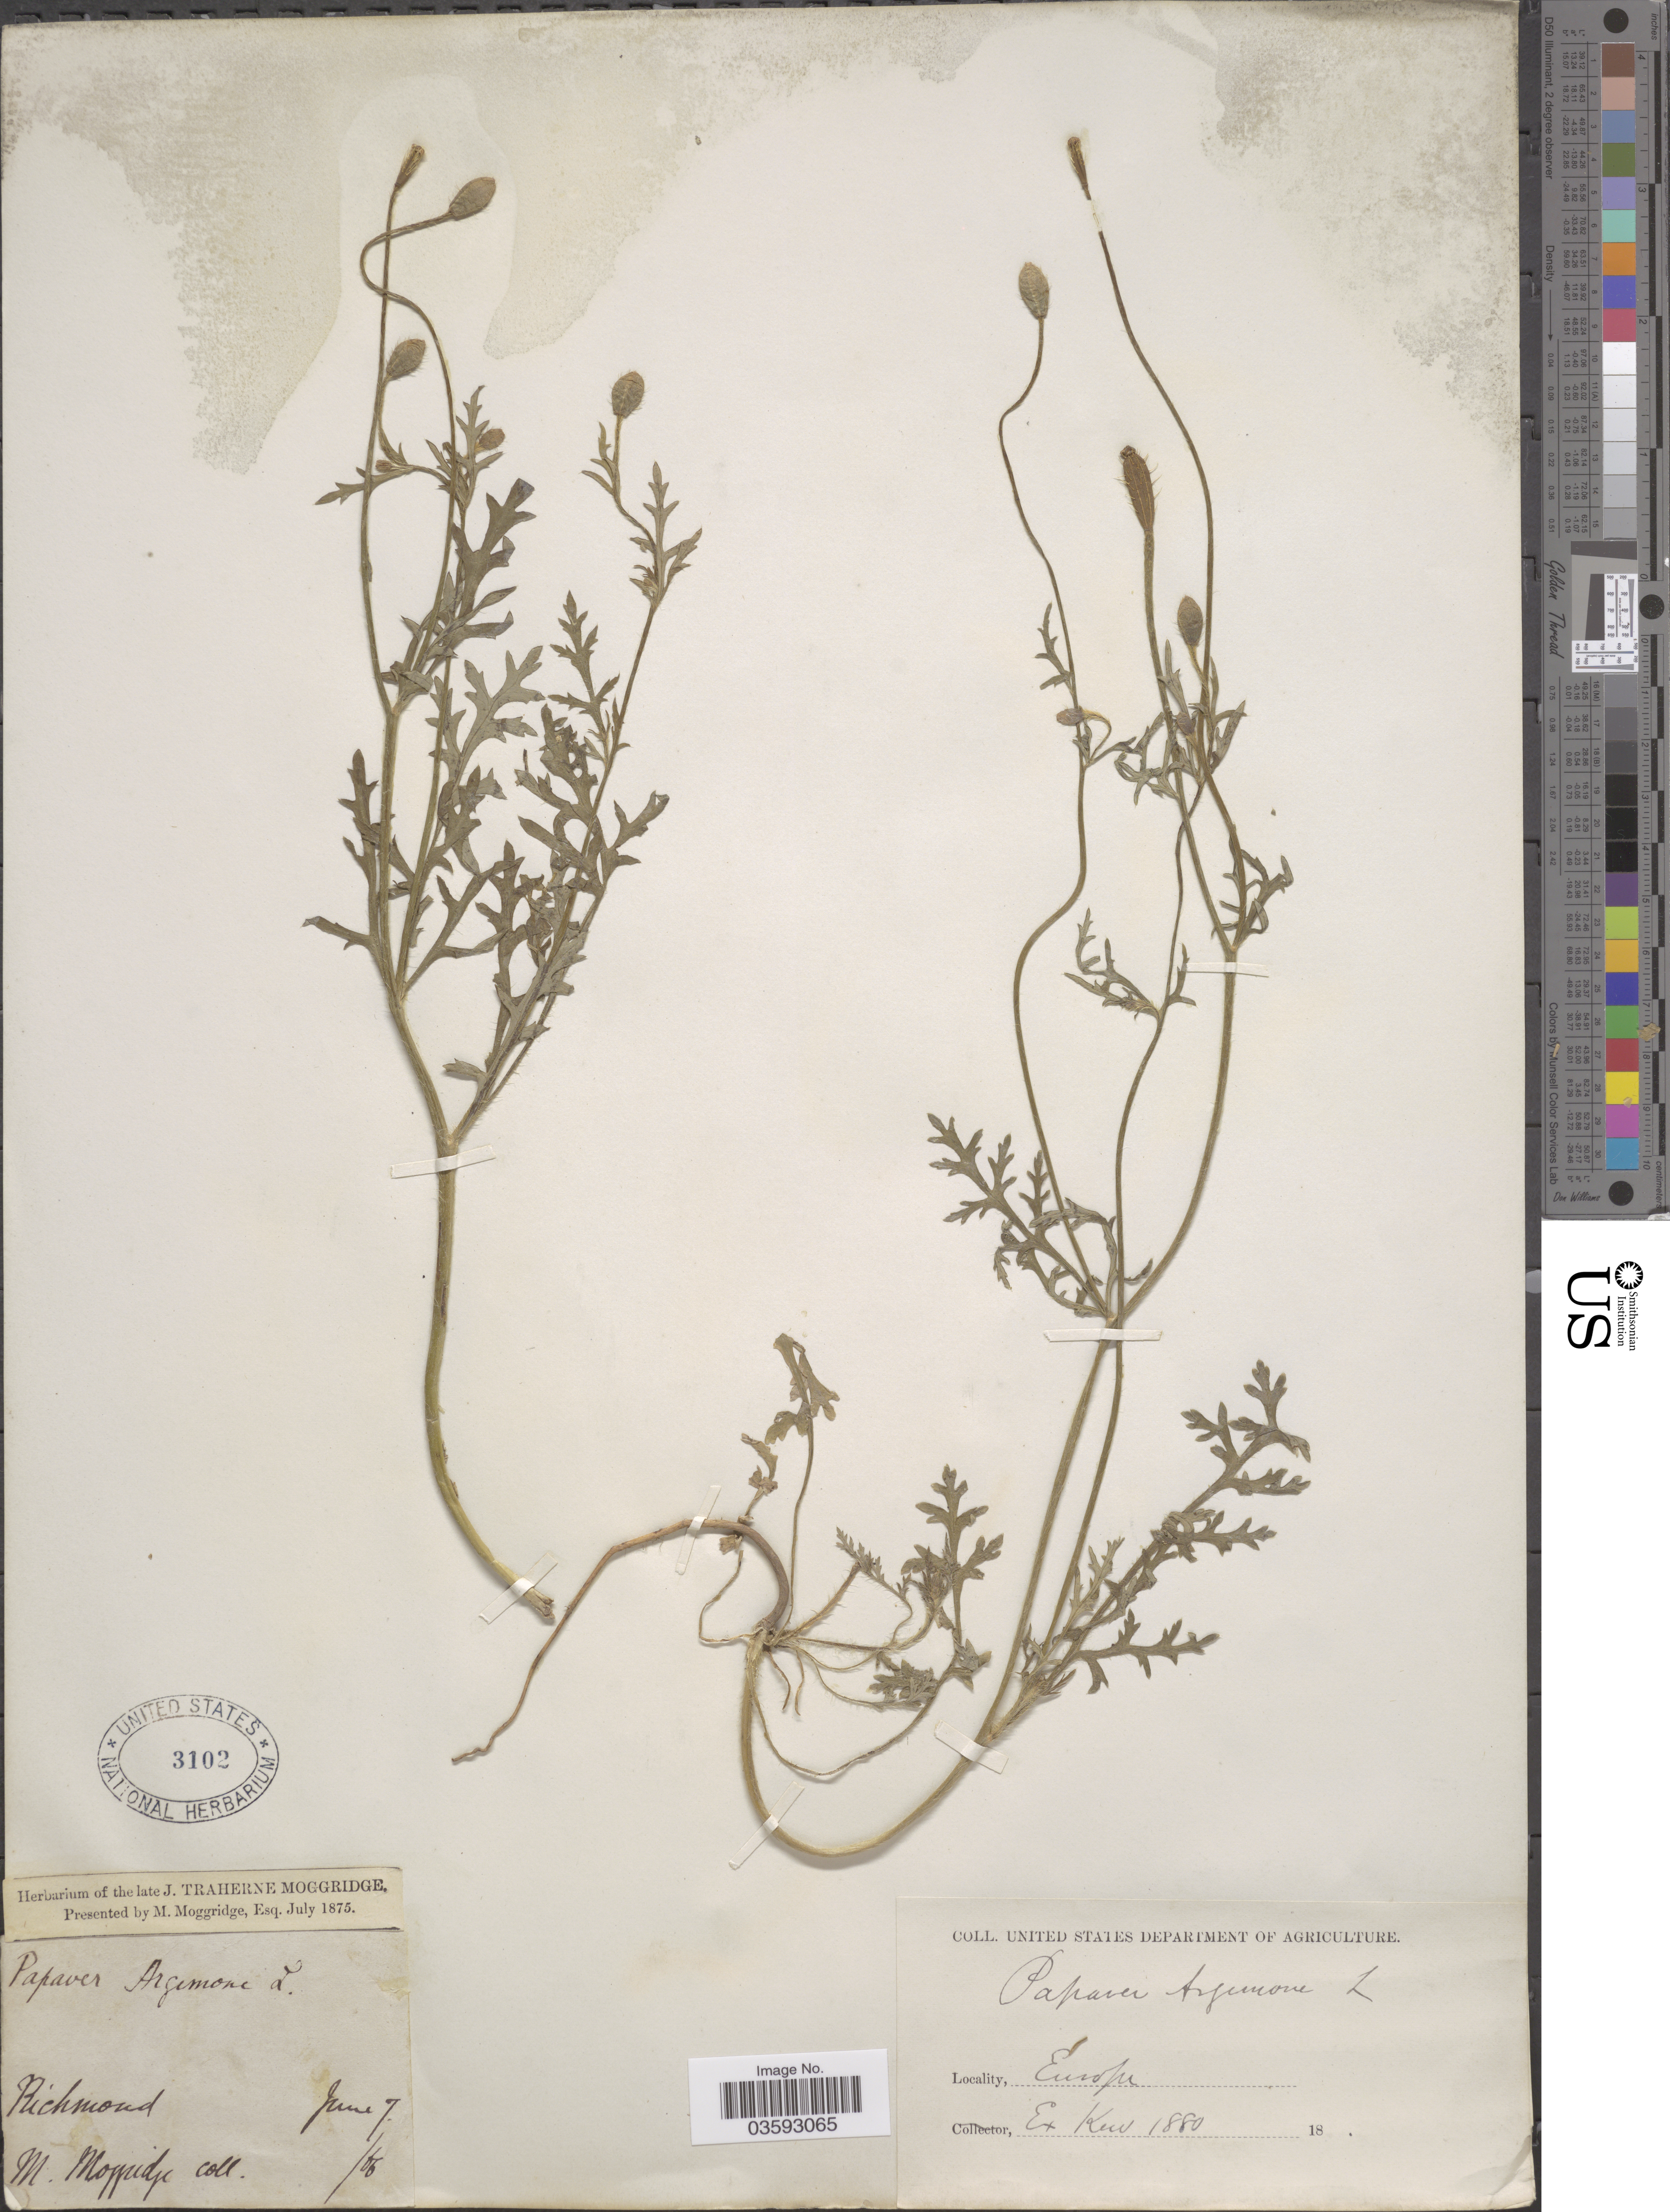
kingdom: Plantae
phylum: Tracheophyta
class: Magnoliopsida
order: Ranunculales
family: Papaveraceae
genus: Papaver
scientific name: Papaver argemone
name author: L.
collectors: M. Moggridge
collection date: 1866-06-07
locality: Richmond. Europe.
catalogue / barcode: US 3102